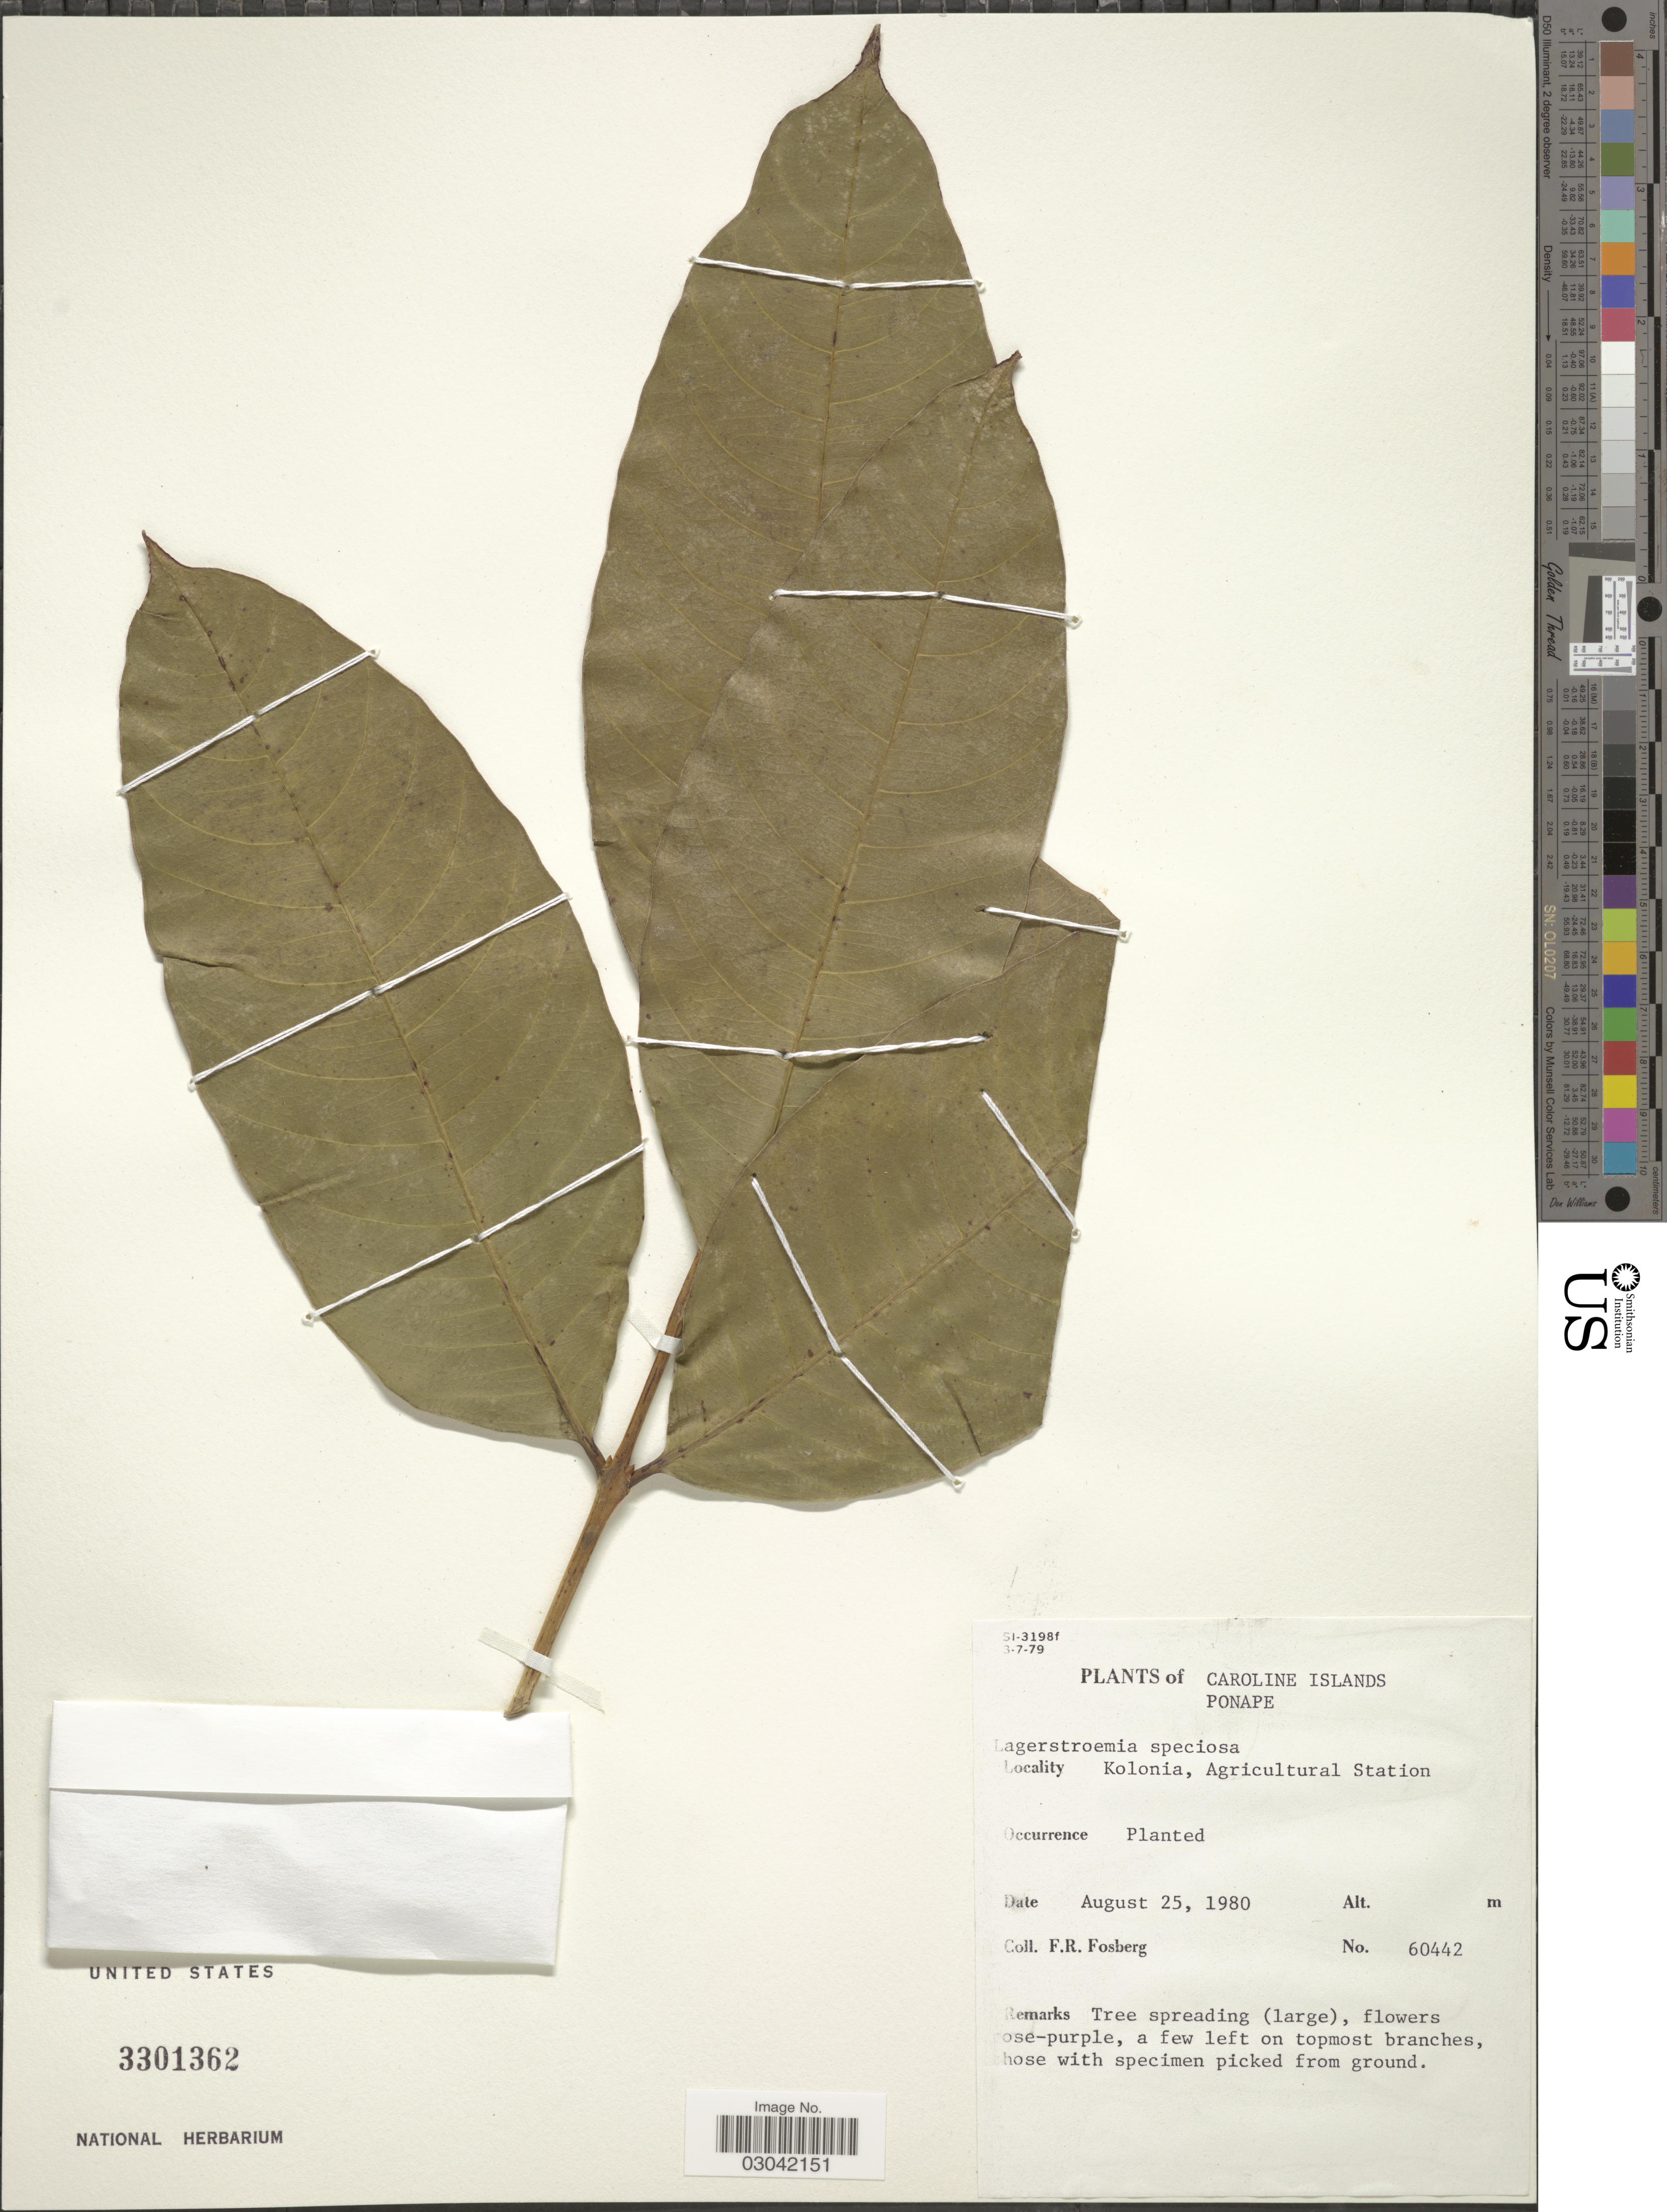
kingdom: Plantae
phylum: Tracheophyta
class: Magnoliopsida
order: Myrtales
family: Lythraceae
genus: Lagerstroemia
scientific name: Lagerstroemia speciosa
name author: (L.) Pers.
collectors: F. R. Fosberg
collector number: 60442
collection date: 1980-08-25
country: Micronesia, Federated States of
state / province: Pohnpei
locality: Caroline Islands. Ponape. Kolonia, Agricultural Station.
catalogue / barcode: US 3301362